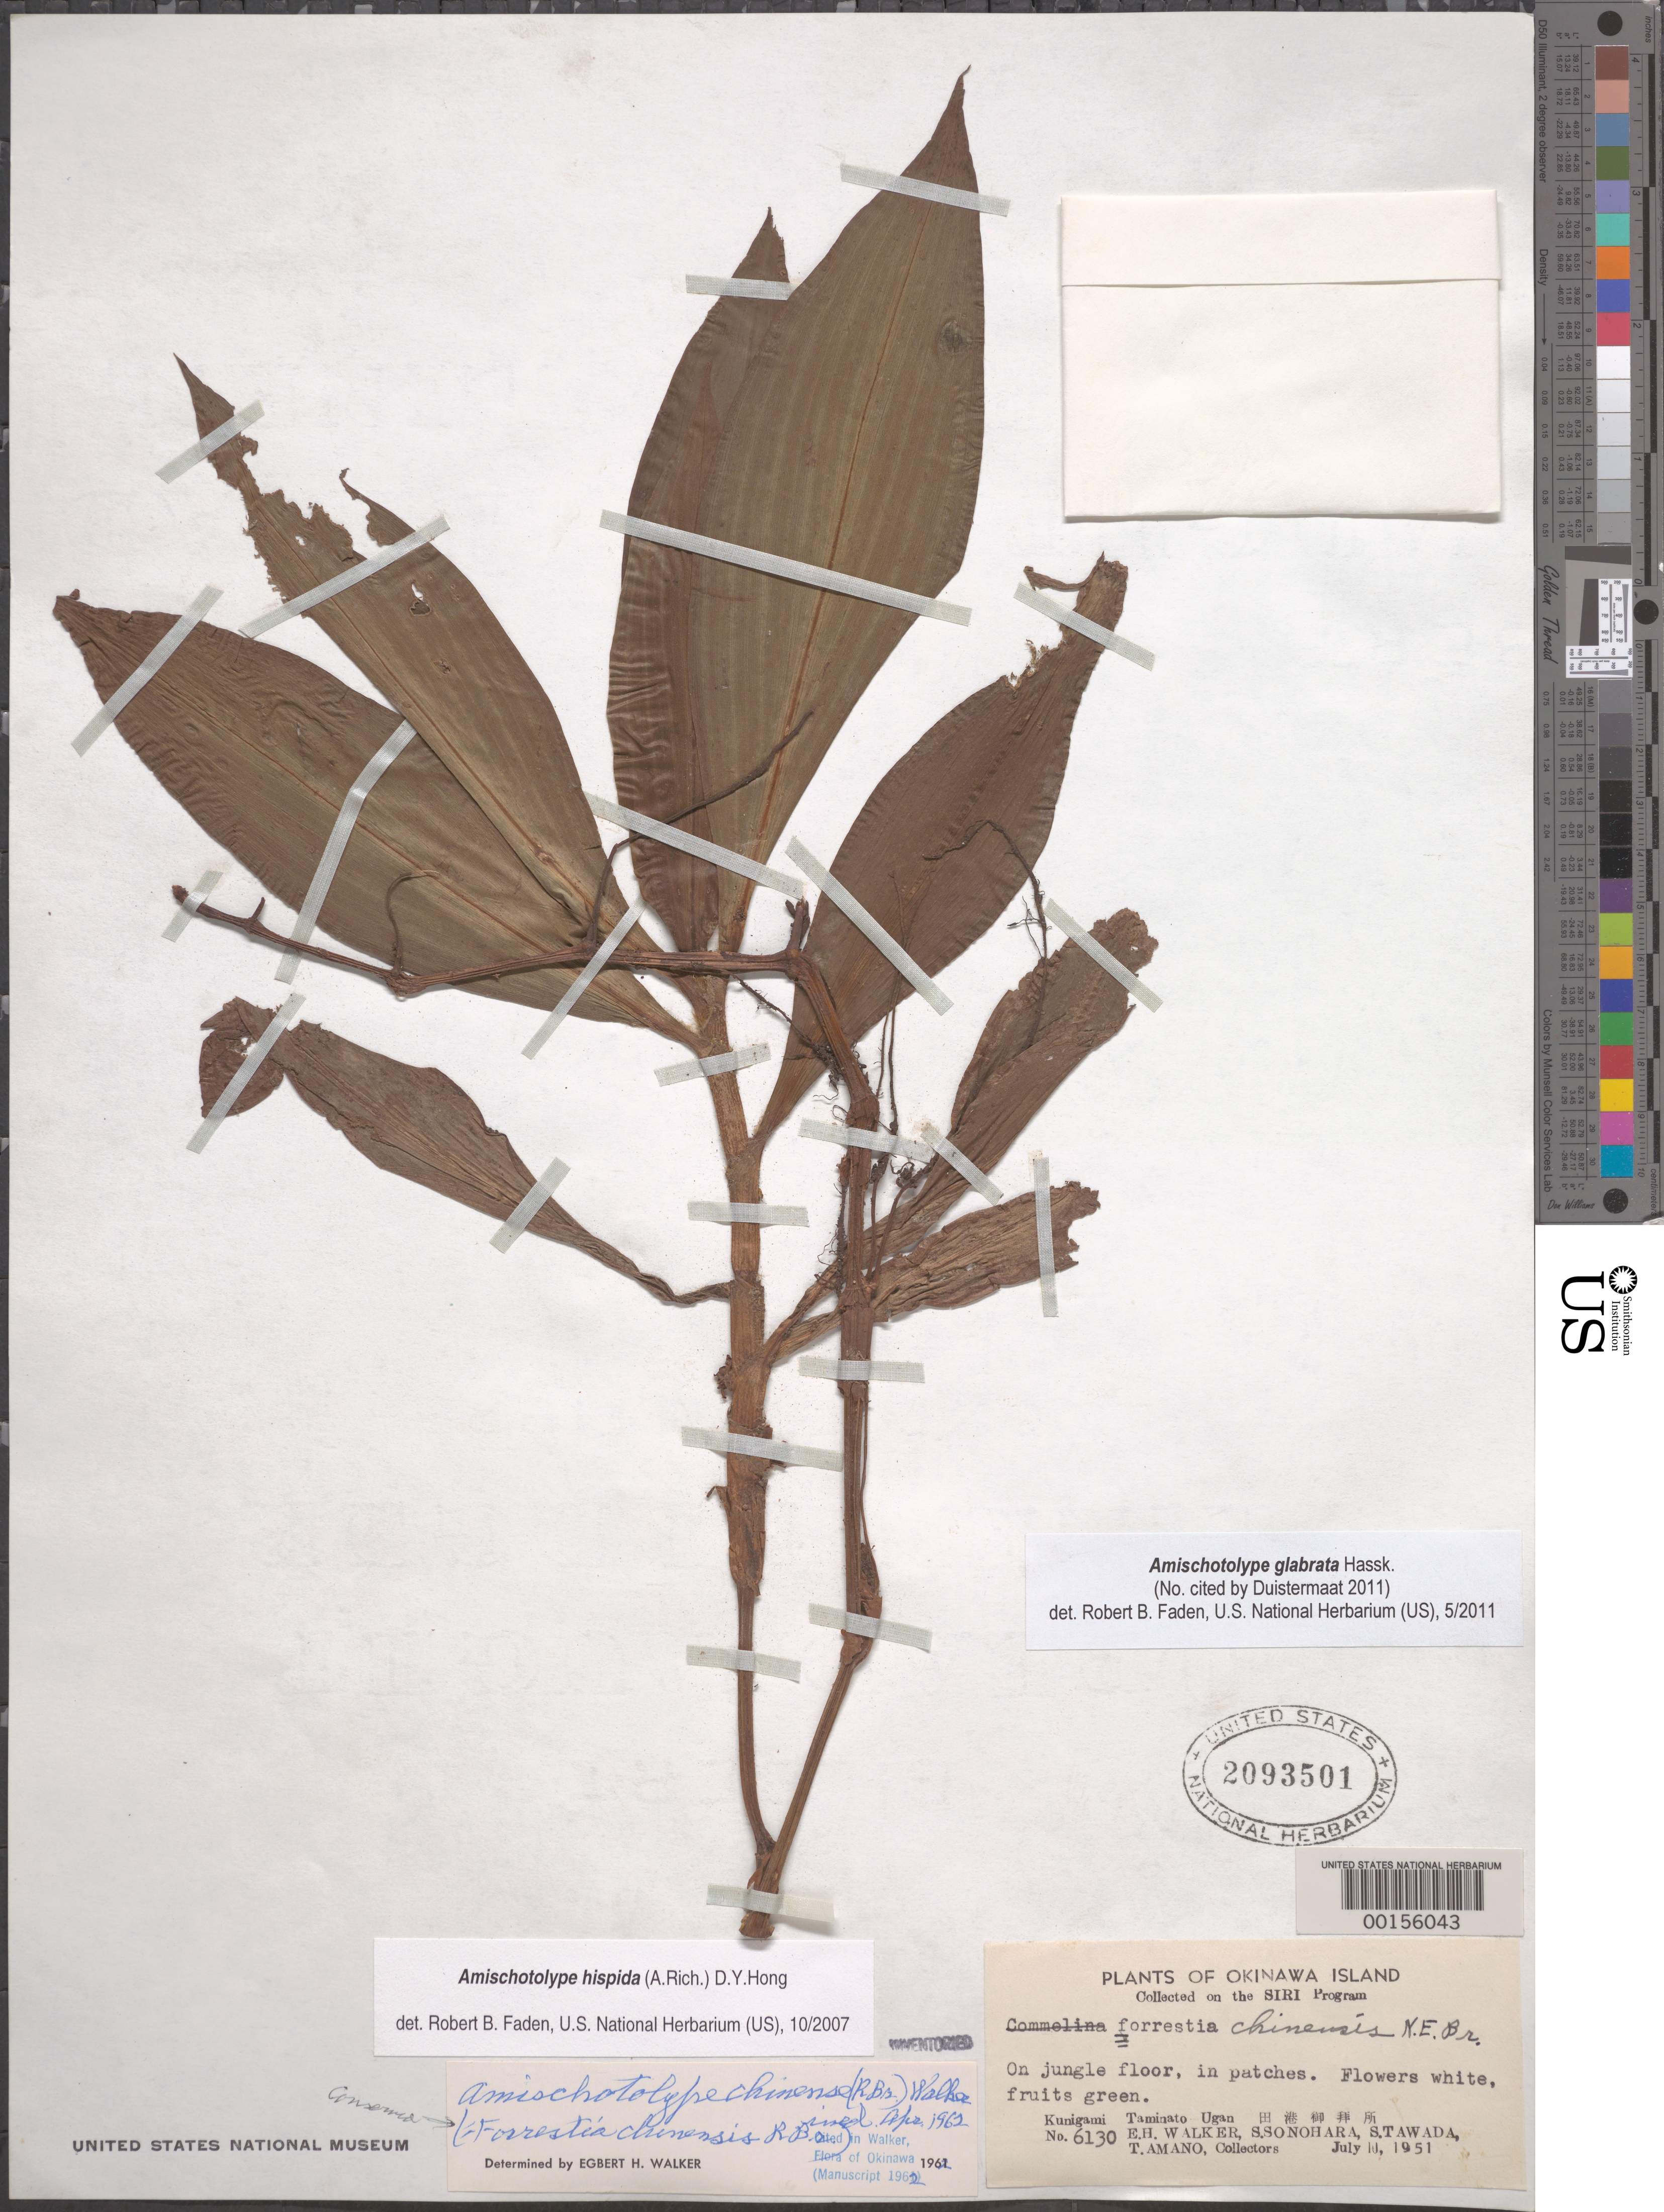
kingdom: Plantae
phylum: Tracheophyta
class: Liliopsida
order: Commelinales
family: Commelinaceae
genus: Amischotolype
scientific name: Amischotolype glabrata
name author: Hassk.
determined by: Faden, Robert B., (US), Smithsonian Institution - National Museum of Natural History (UNITED STATES)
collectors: E. H. Walker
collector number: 6130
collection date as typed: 10 Jul 1951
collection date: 1951-07-10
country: Japan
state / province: Okinawa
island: Ryukyu Is.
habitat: Jungle floor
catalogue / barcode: US 2093501